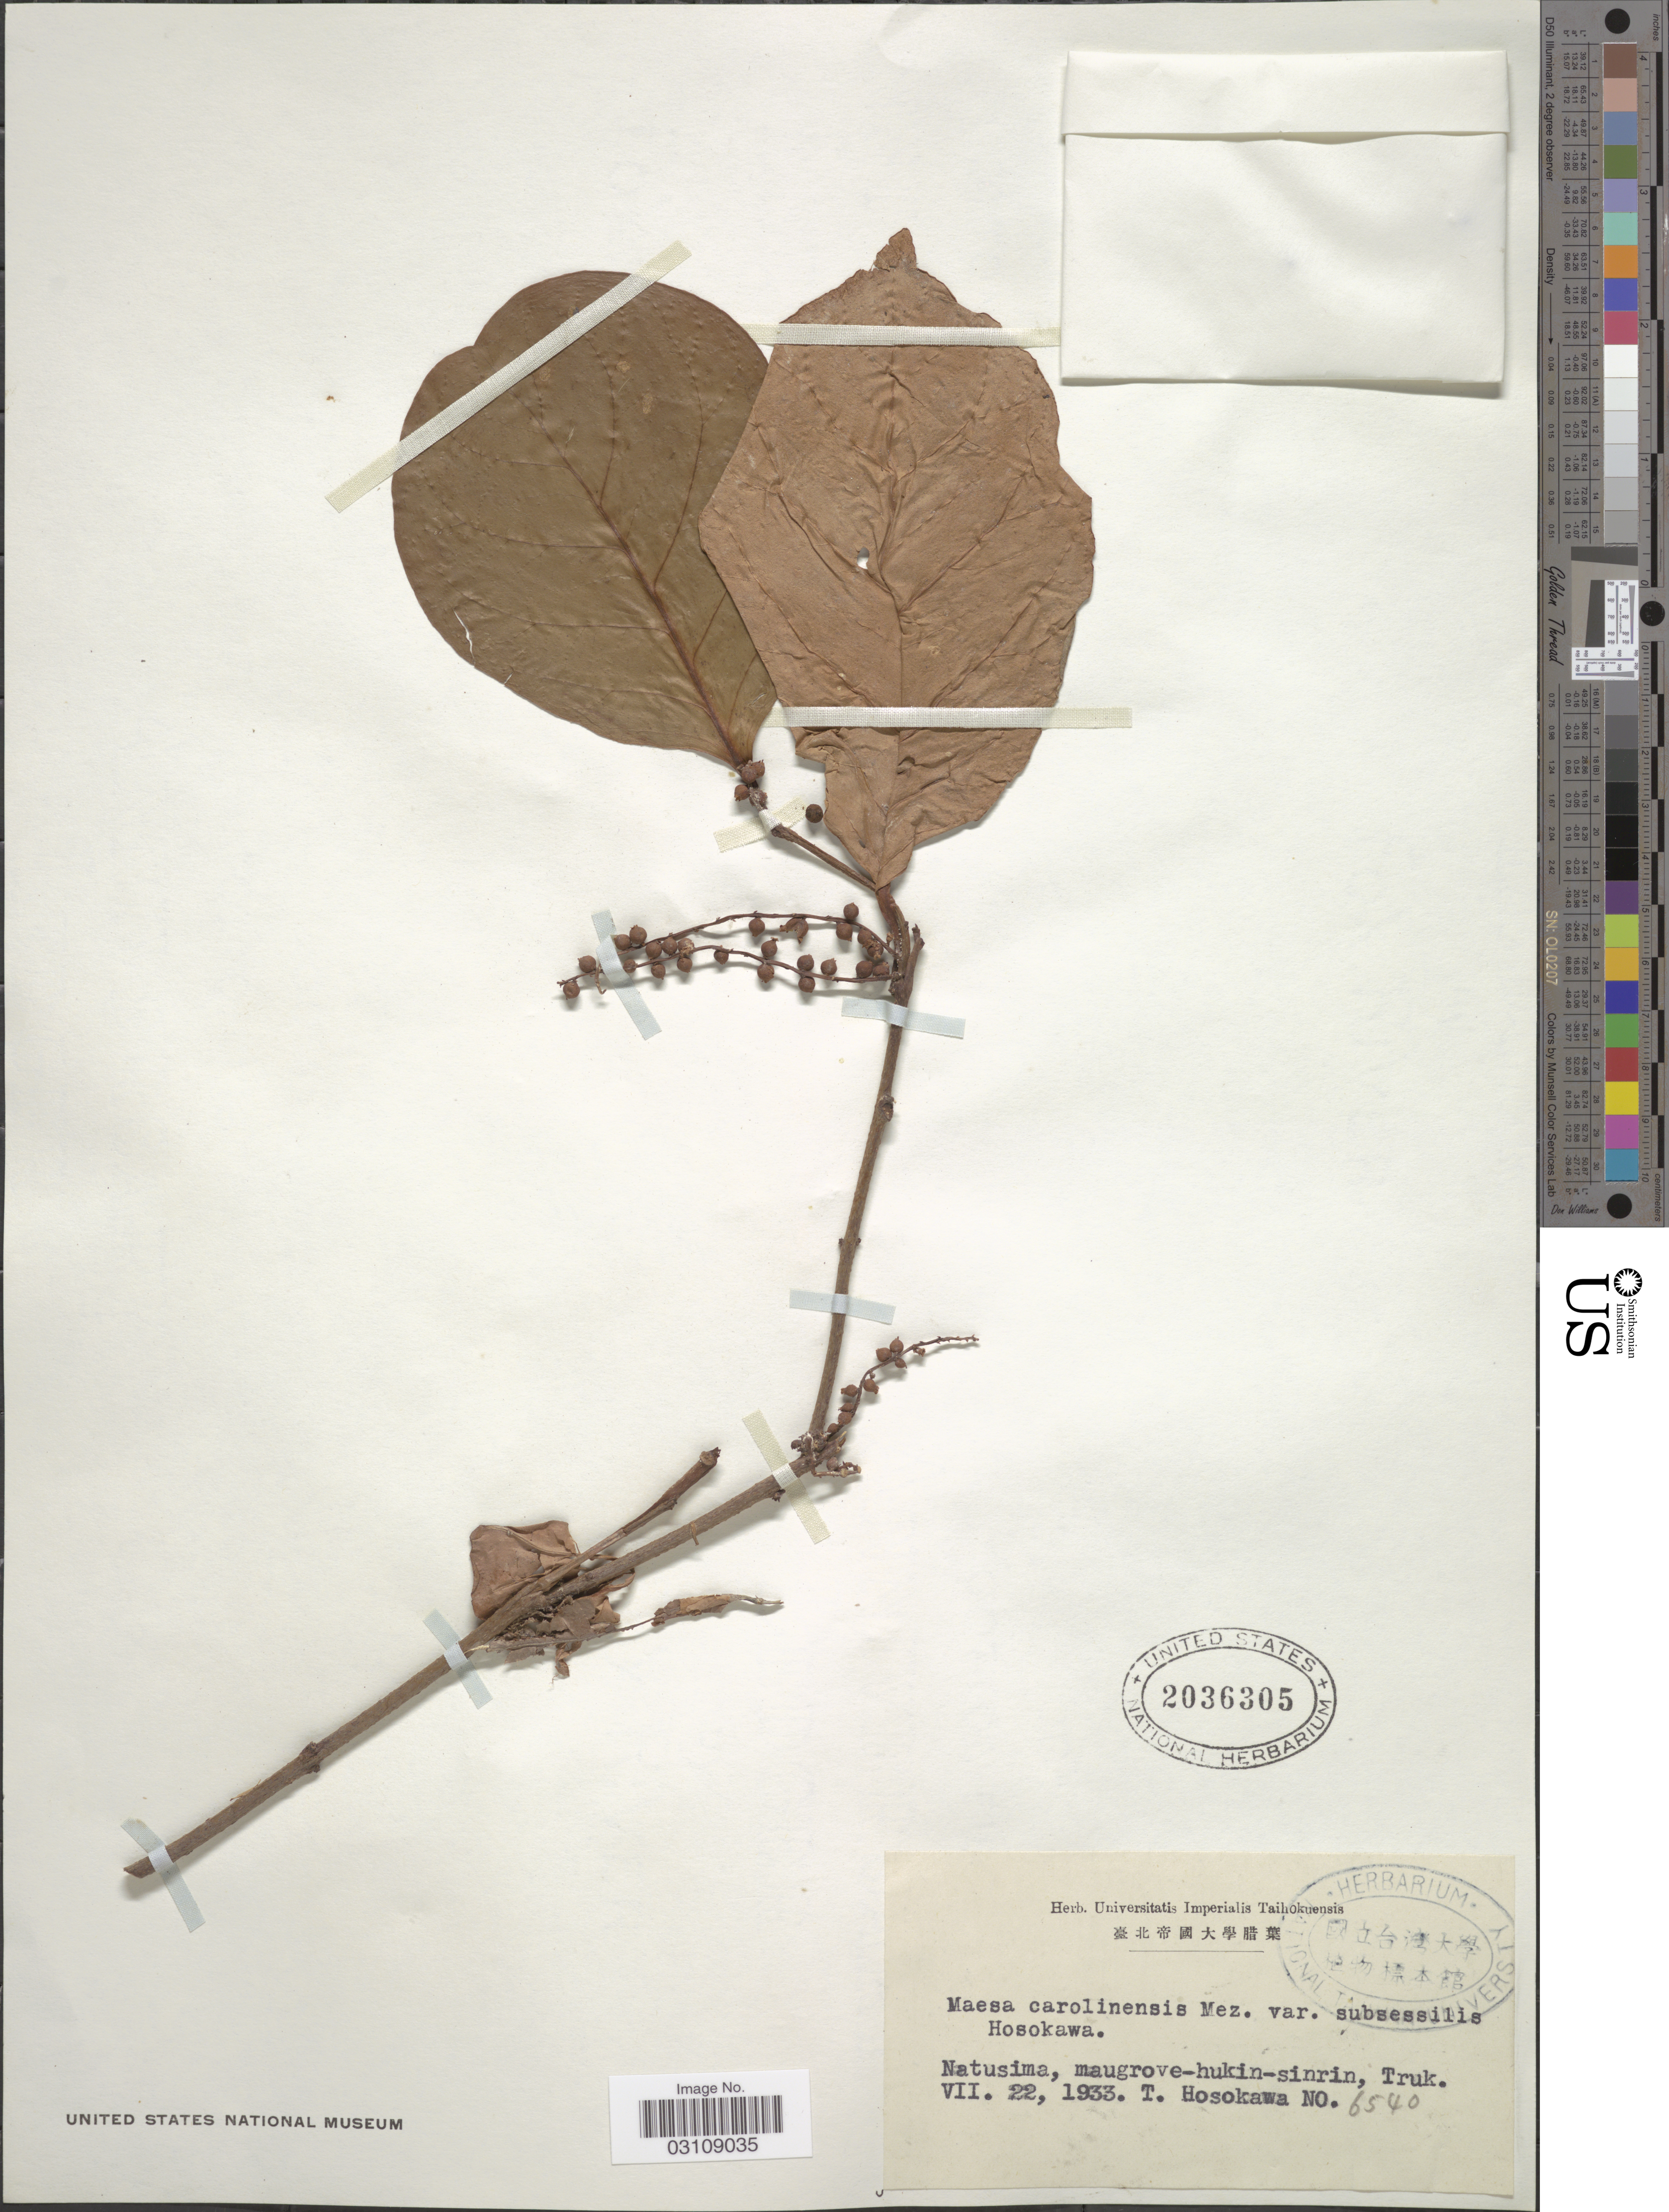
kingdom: Plantae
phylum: Tracheophyta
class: Magnoliopsida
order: Ericales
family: Primulaceae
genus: Maesa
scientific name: Maesa carolinensis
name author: Mez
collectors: T. Hosokawa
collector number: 6540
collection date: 1933-07-22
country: Micronesia, Federated States of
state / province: Truk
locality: Natusima, maugrove-hukin-sinrin, Truk.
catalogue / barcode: US 2036305